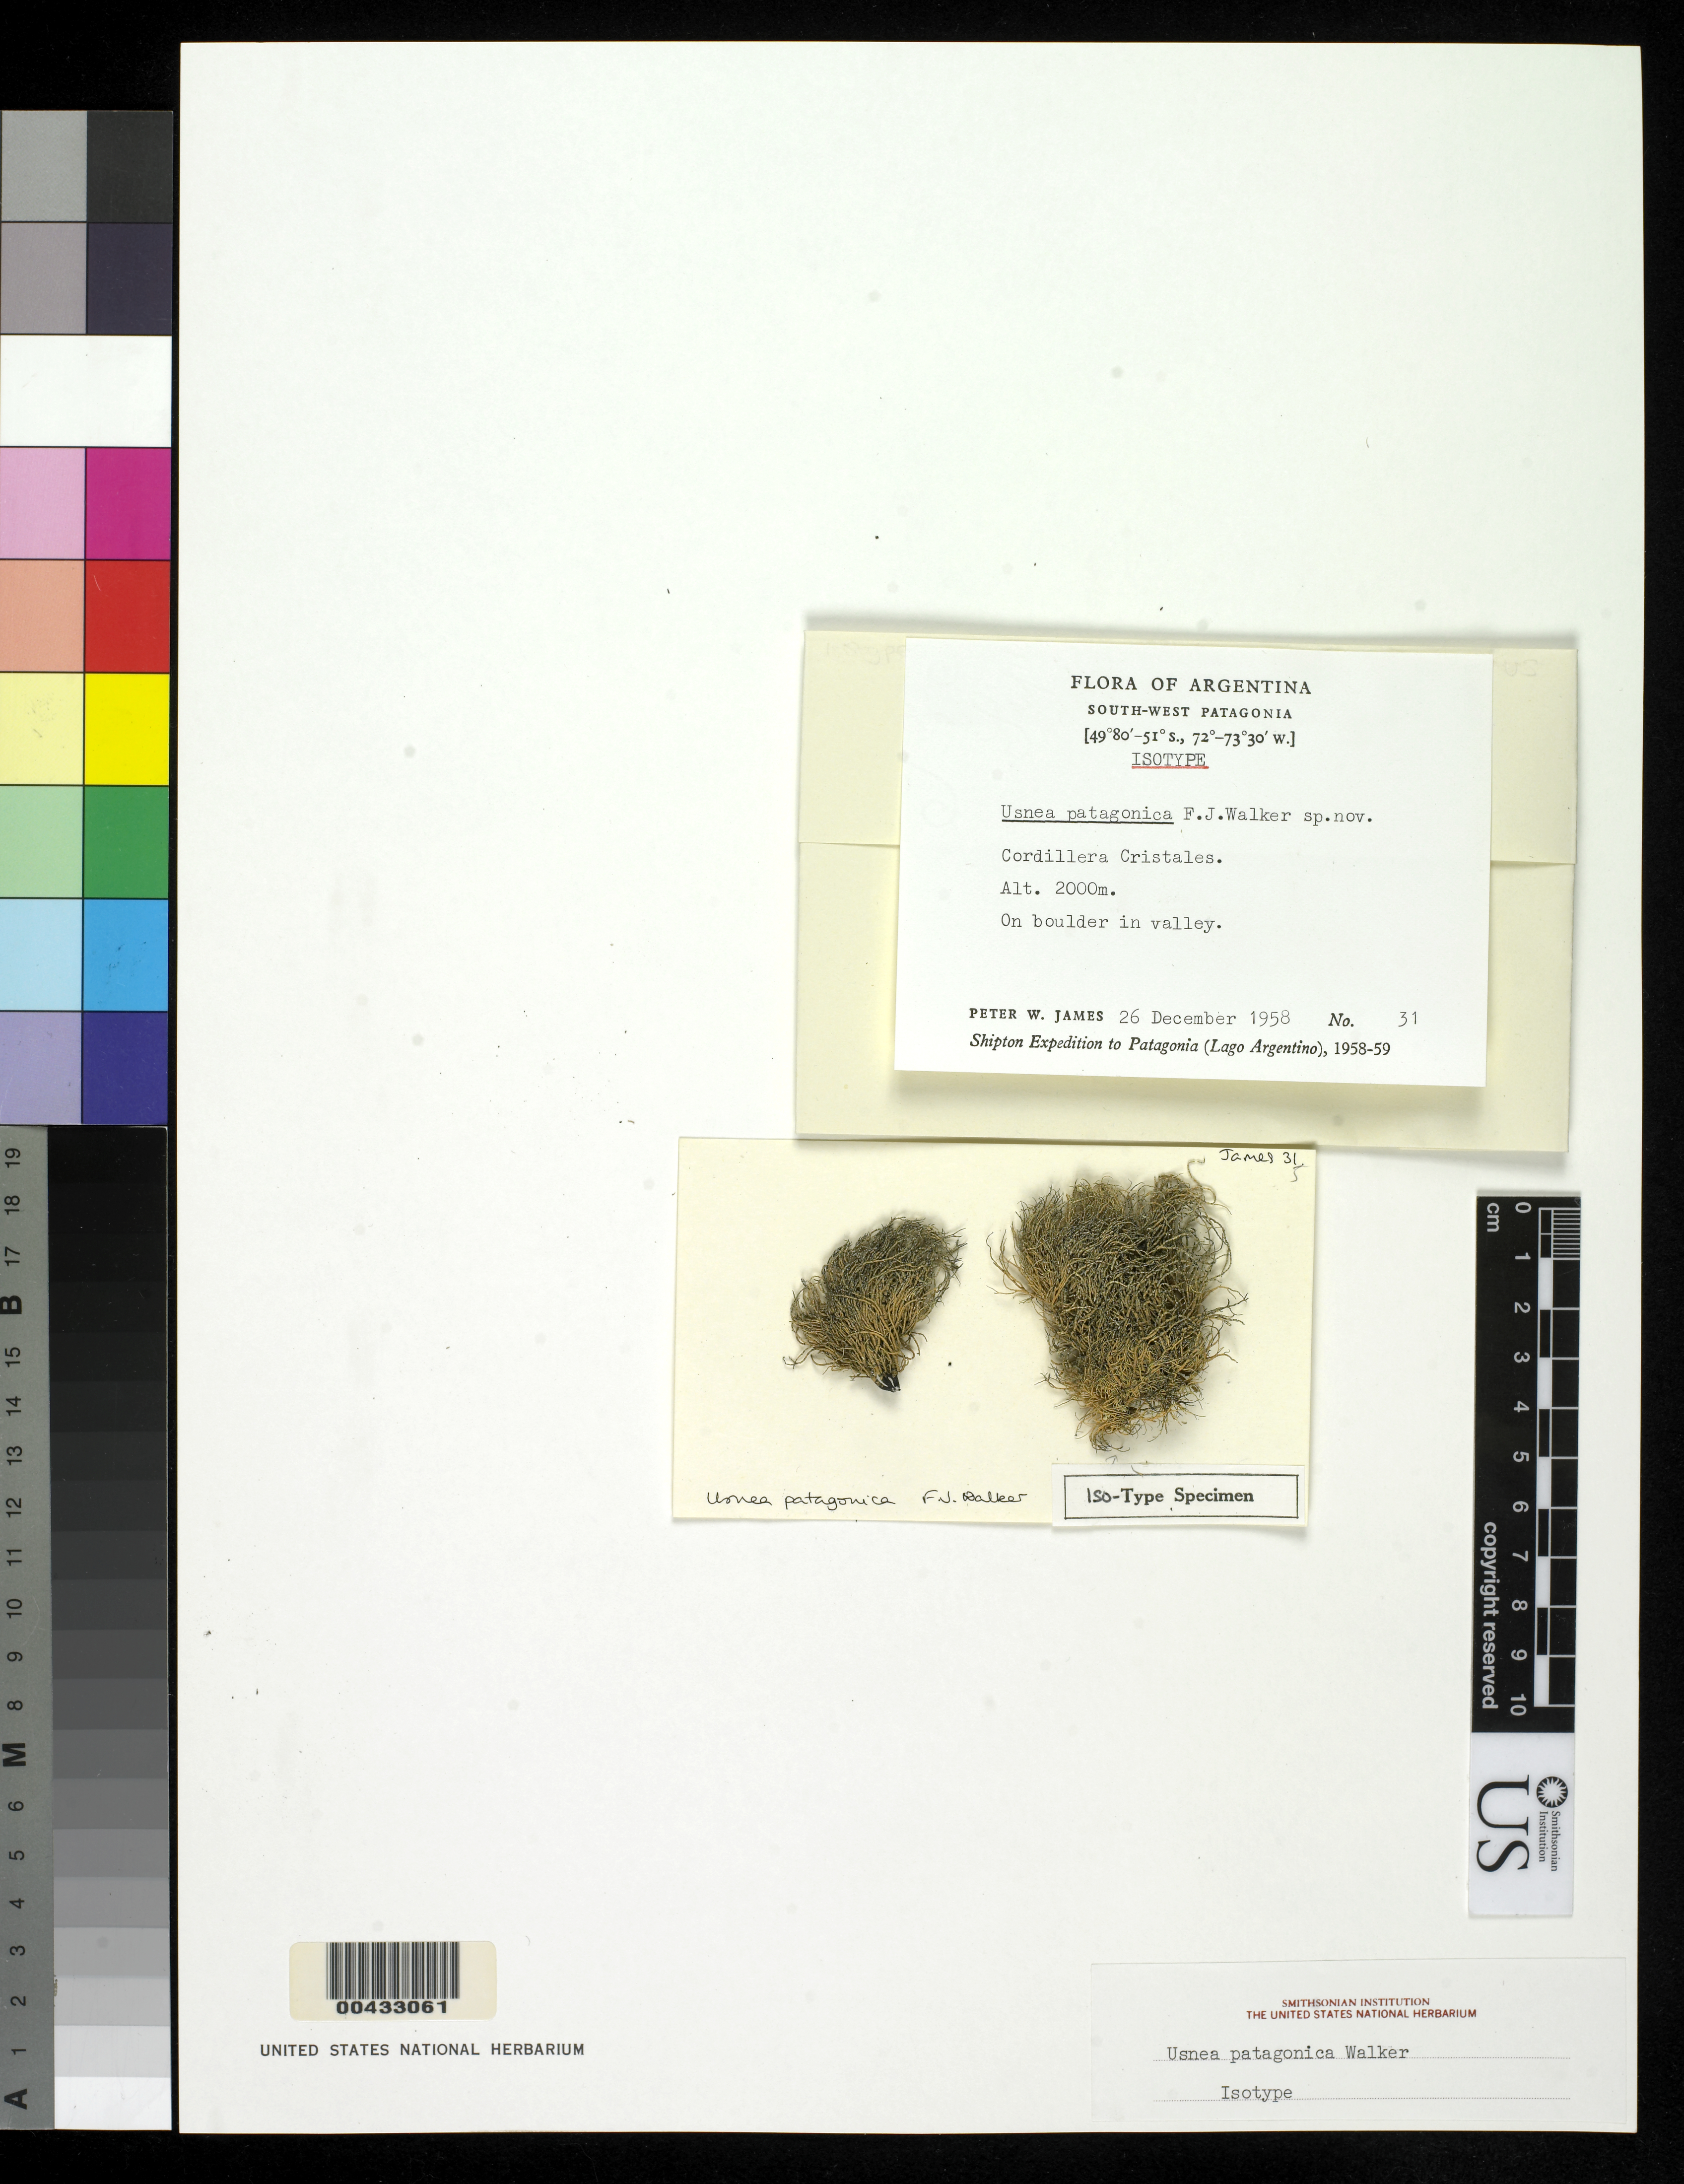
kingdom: Fungi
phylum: Ascomycota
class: Lecanoromycetes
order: Lecanorales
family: Parmeliaceae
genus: Usnea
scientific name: Usnea patagonica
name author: F.J. Walker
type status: Isotype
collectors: P. James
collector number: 31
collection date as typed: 26 Dec 1958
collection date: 1958-12-26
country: Argentina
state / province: Santa Cruz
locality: Patagonia, Lago Argentino, Cordillera Cristales.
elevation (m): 2000